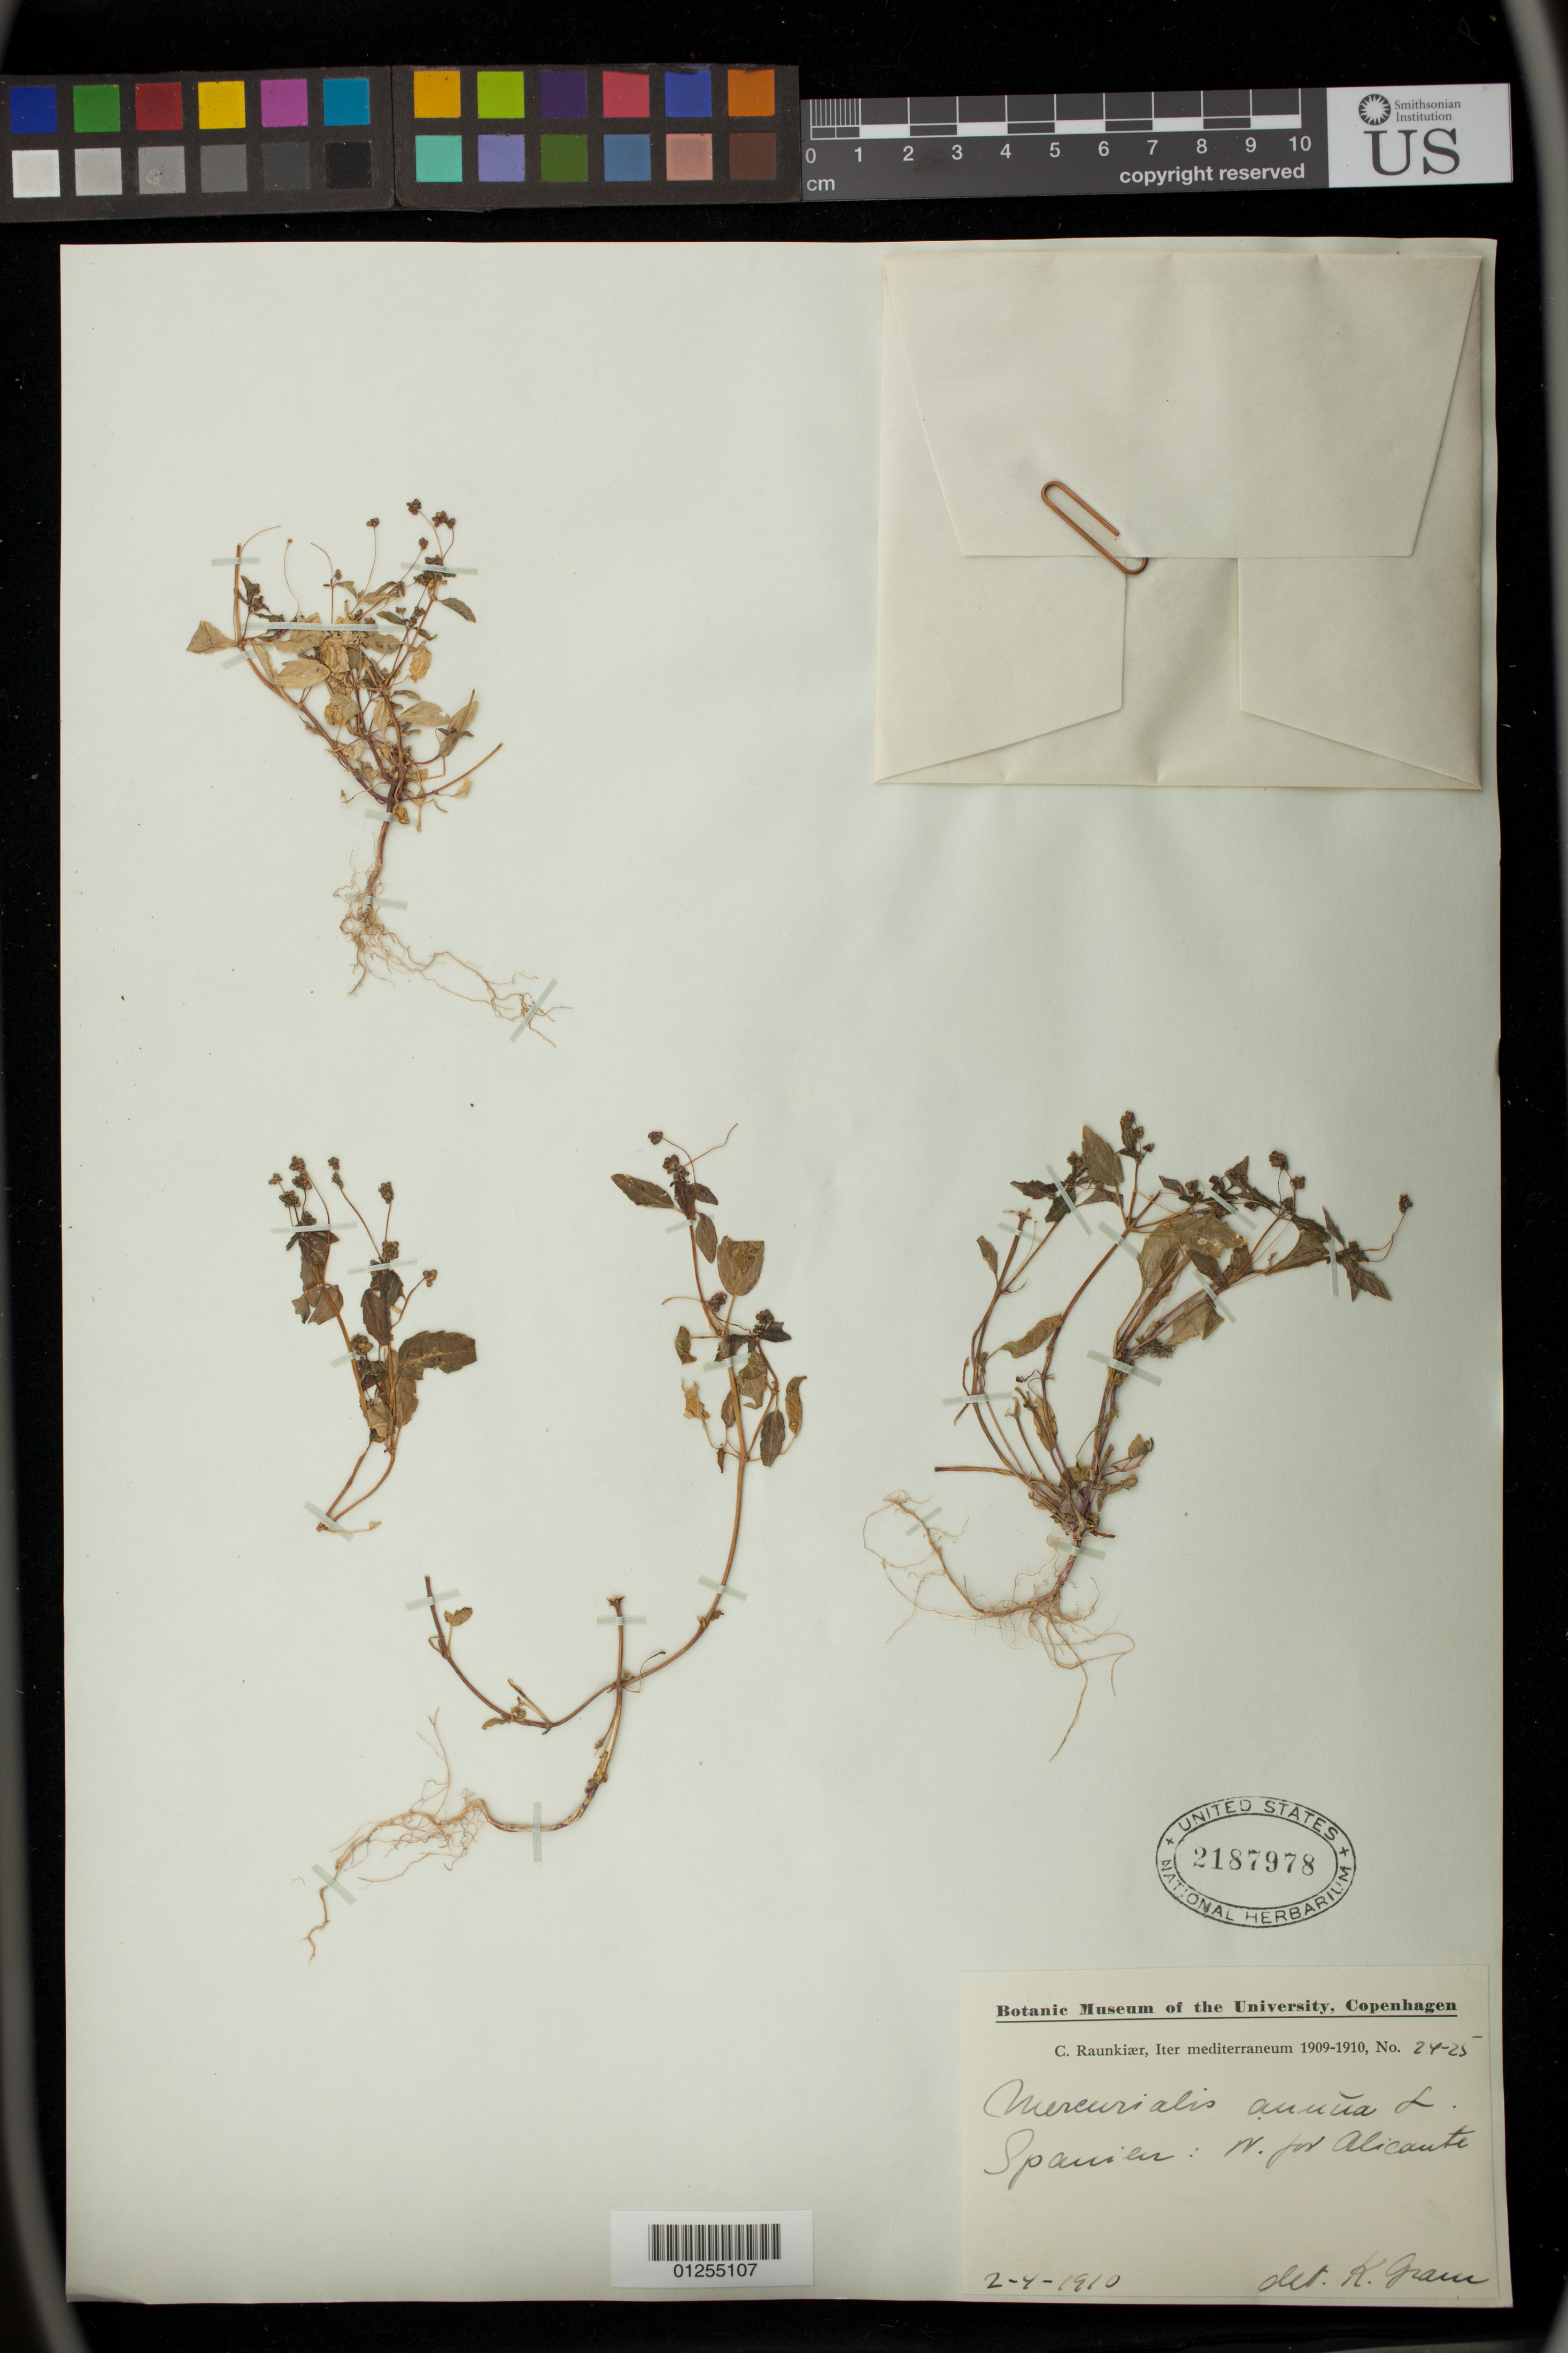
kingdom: Plantae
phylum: Tracheophyta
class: Magnoliopsida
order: Malpighiales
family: Euphorbiaceae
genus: Mercurialis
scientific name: Mercurialis annua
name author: L.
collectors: C. Raunkier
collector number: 24-25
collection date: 1910-04-02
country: Spain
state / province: Valenciana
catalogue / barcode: US 2187978